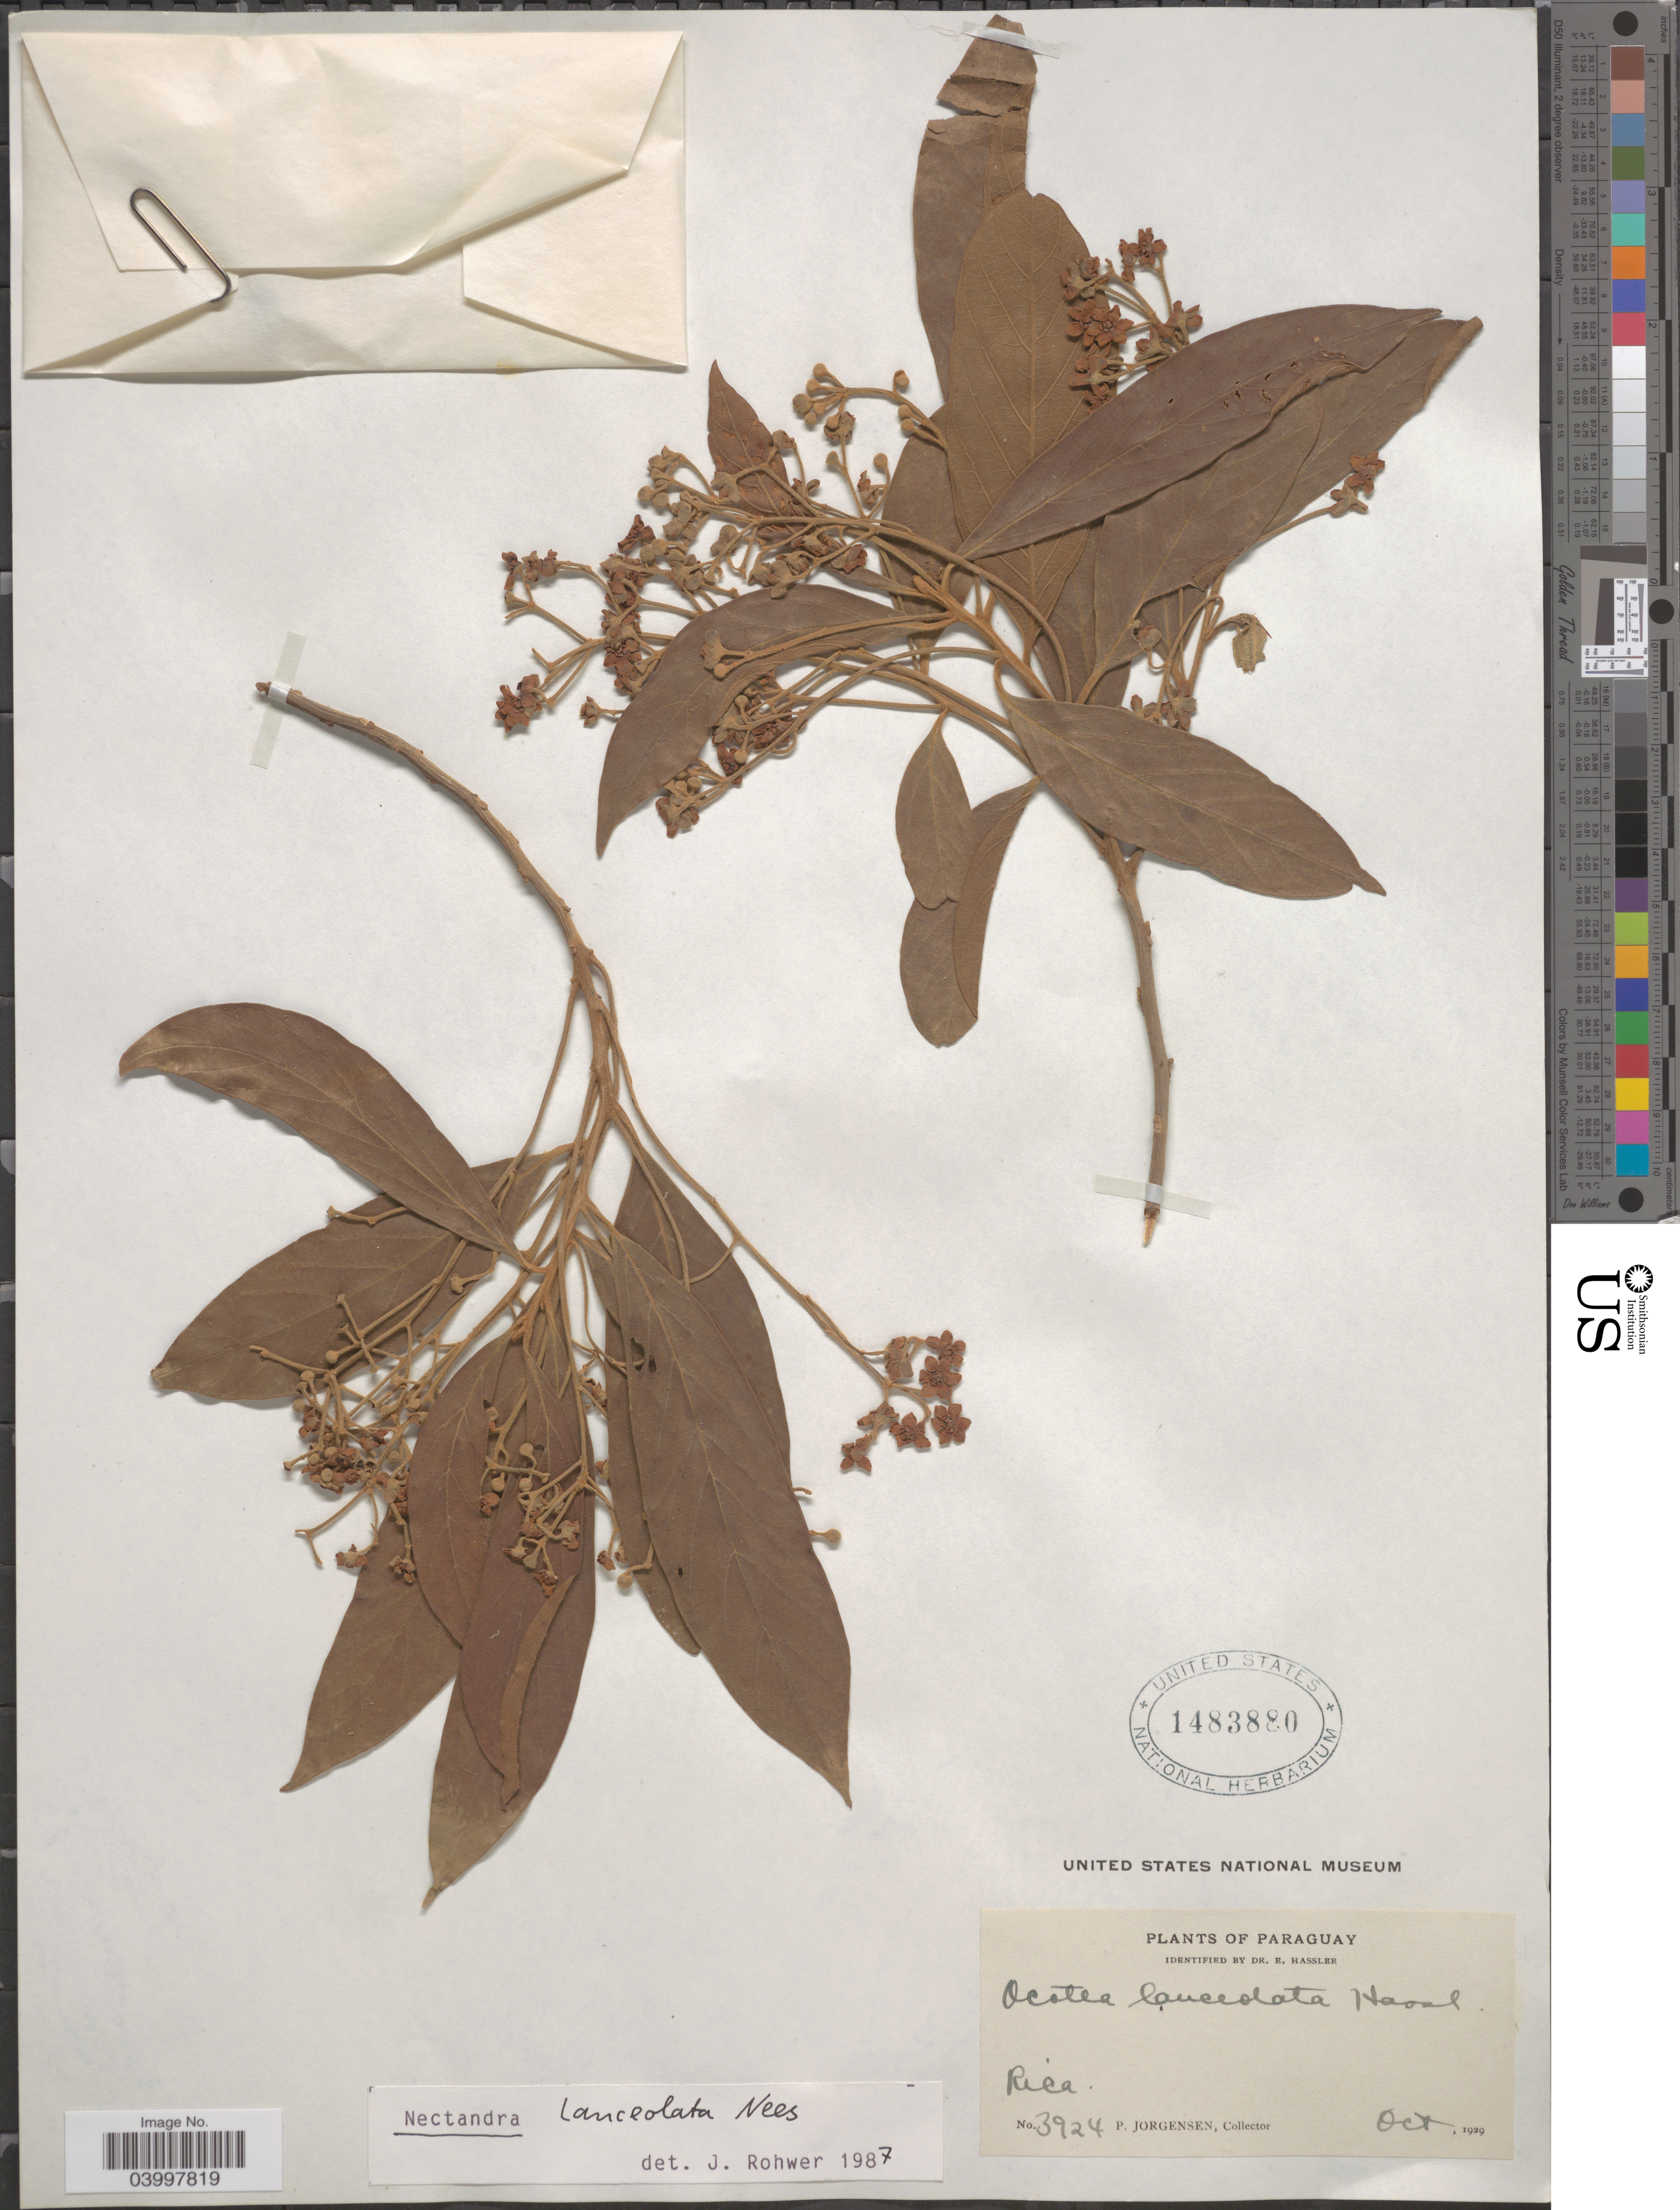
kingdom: Plantae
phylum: Tracheophyta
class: Magnoliopsida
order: Laurales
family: Lauraceae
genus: Nectandra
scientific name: Nectandra lanceolata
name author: Nees & Mart.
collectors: P. Jörgensen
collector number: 3924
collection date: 1929-10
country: Paraguay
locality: Rica.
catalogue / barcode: US 1483880